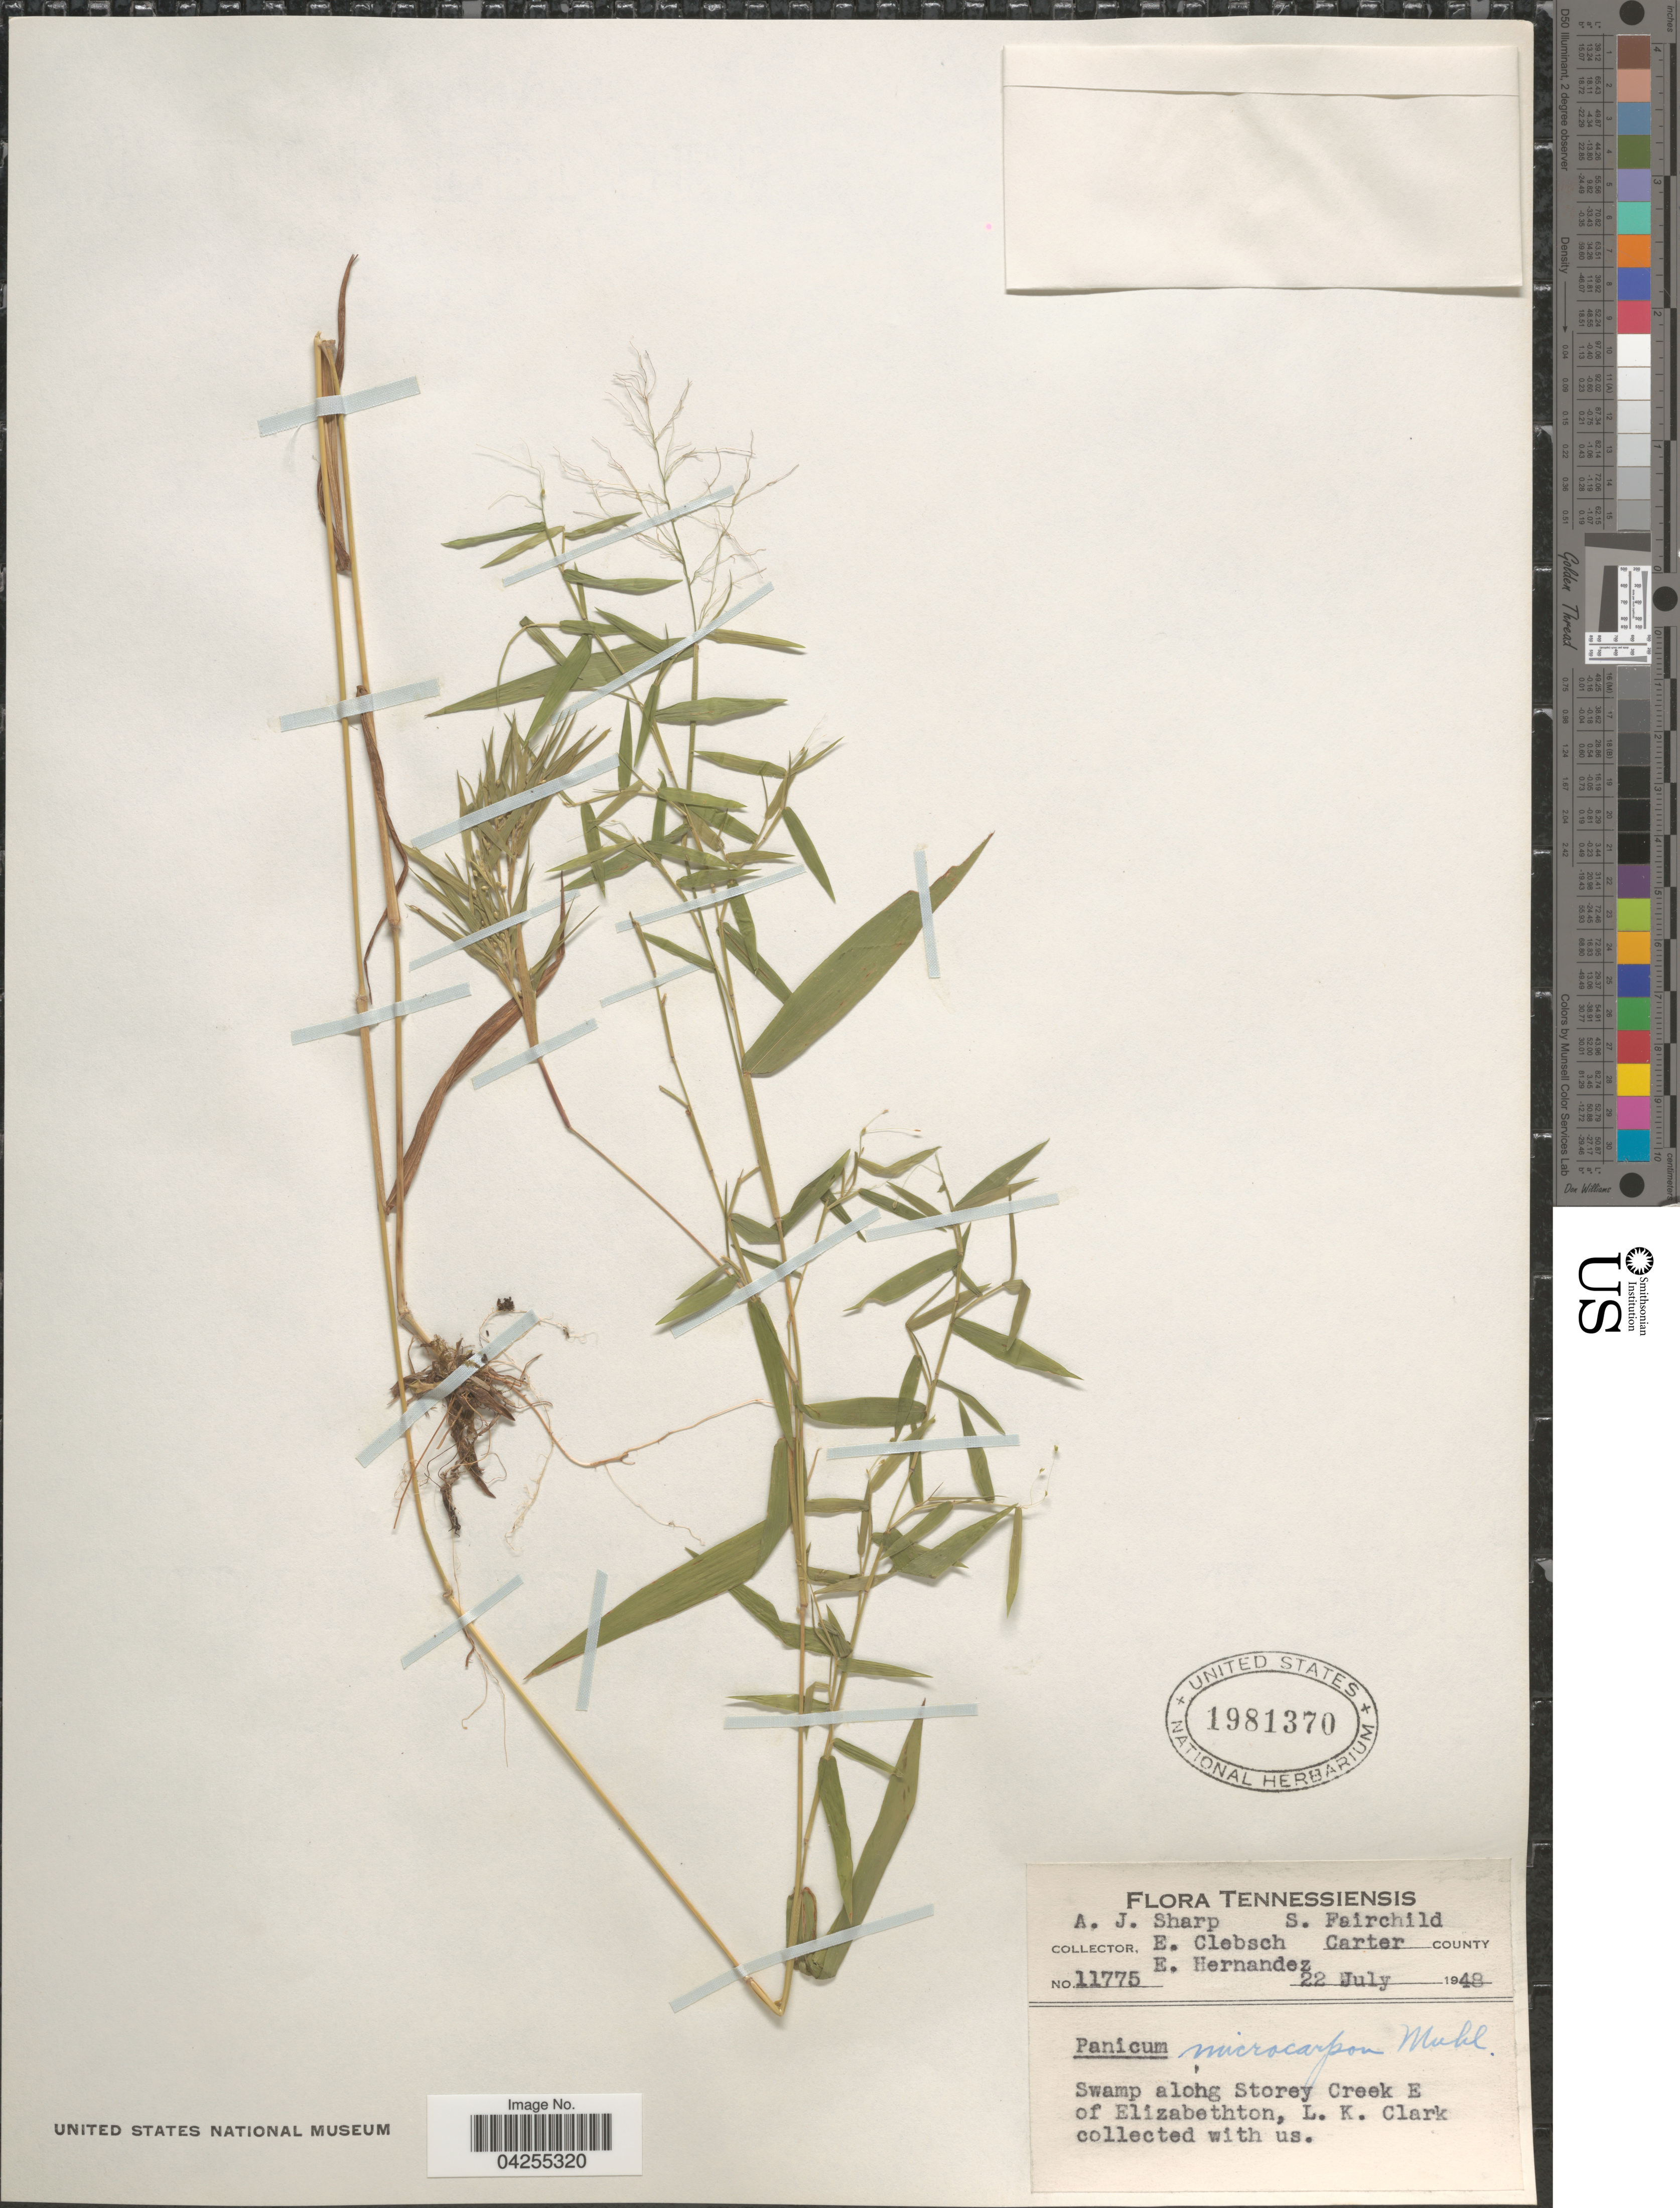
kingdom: Plantae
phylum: Tracheophyta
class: Liliopsida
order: Poales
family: Poaceae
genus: Dichanthelium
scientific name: Dichanthelium dichotomum var. dichotomum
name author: (L.) Gould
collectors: A. J. Sharp, E. Clebsch, E. Hernandez & S. Fairchild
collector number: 11775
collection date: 1948-07-22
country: United States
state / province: Tennessee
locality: Carter County. Swamp along Storey Creek E of Elizabeth.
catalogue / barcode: US 1981370